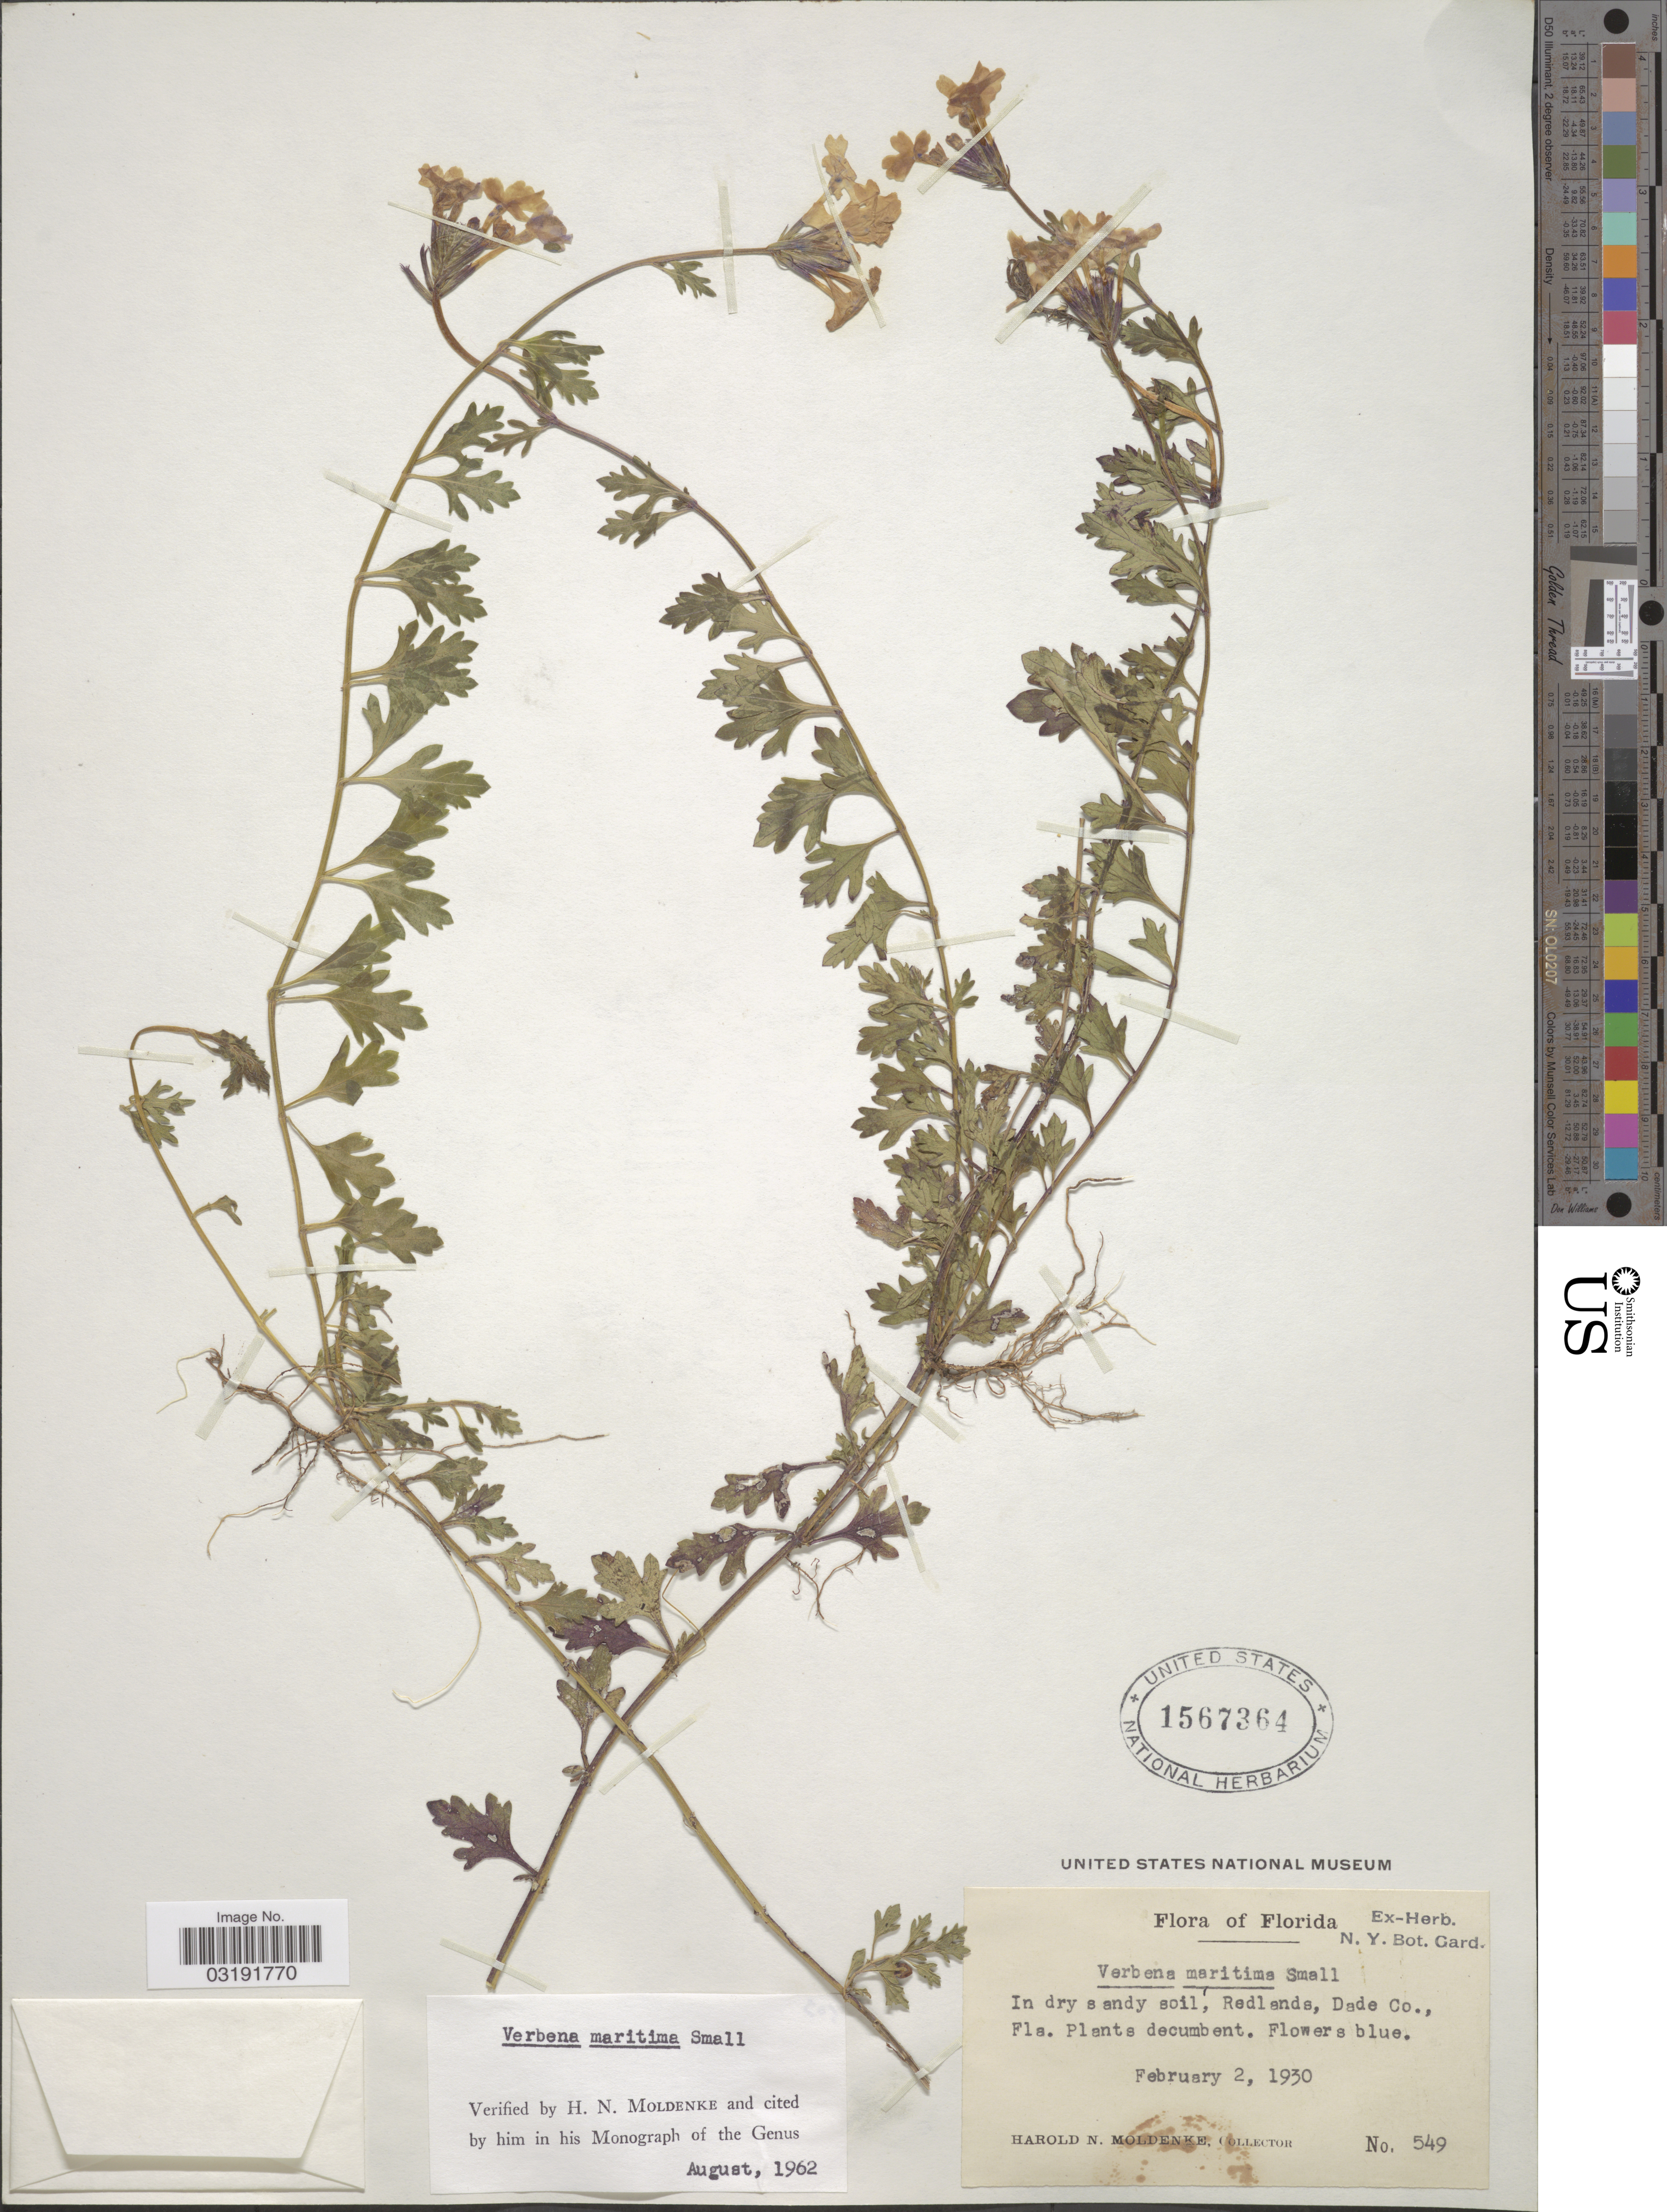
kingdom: Plantae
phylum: Tracheophyta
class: Magnoliopsida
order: Lamiales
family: Verbenaceae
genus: Verbena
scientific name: Verbena maritima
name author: Small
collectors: H. N. Moldenke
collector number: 549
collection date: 1930-02-02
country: United States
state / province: Florida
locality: Redlands, Dade Co.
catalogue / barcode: US 1567364